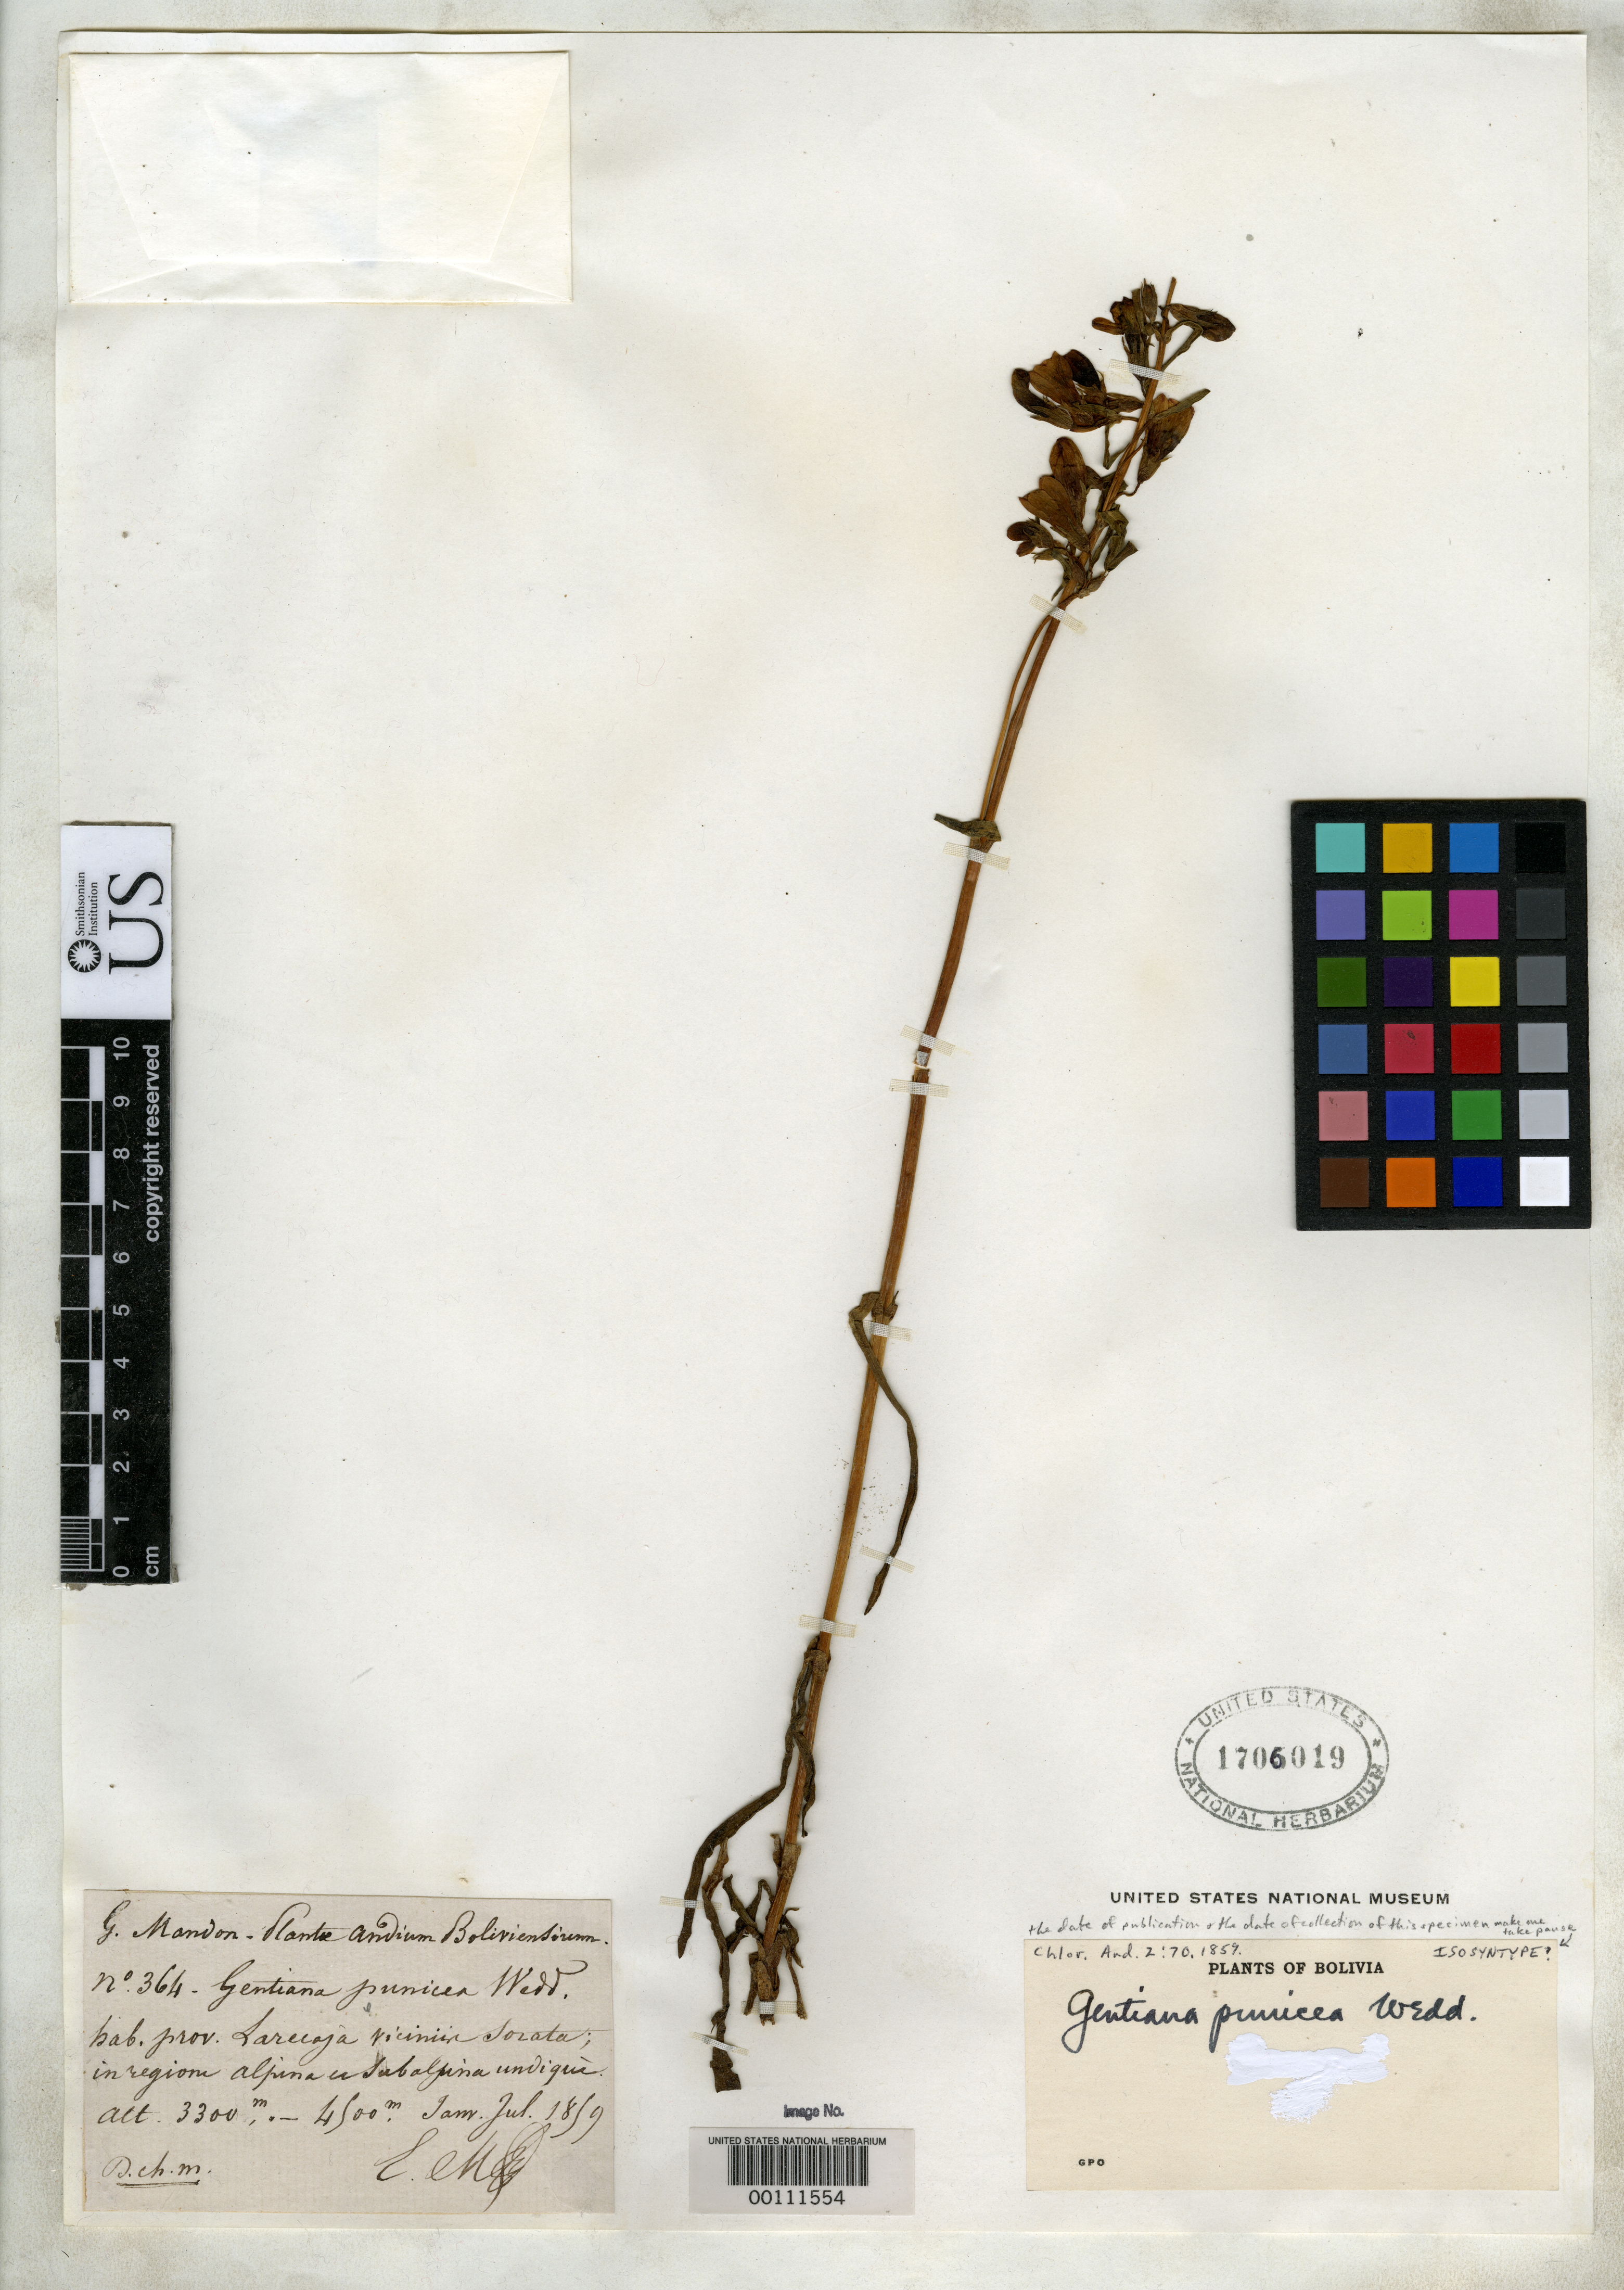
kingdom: Plantae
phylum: Tracheophyta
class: Magnoliopsida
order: Gentianales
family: Gentianaceae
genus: Gentiana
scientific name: Gentiana punicea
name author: Wedd.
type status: Isosyntype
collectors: G. Mandon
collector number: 364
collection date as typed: Jul 1859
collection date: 1859-07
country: Bolivia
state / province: La Paz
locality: Near Sorata.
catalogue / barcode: US 1706019